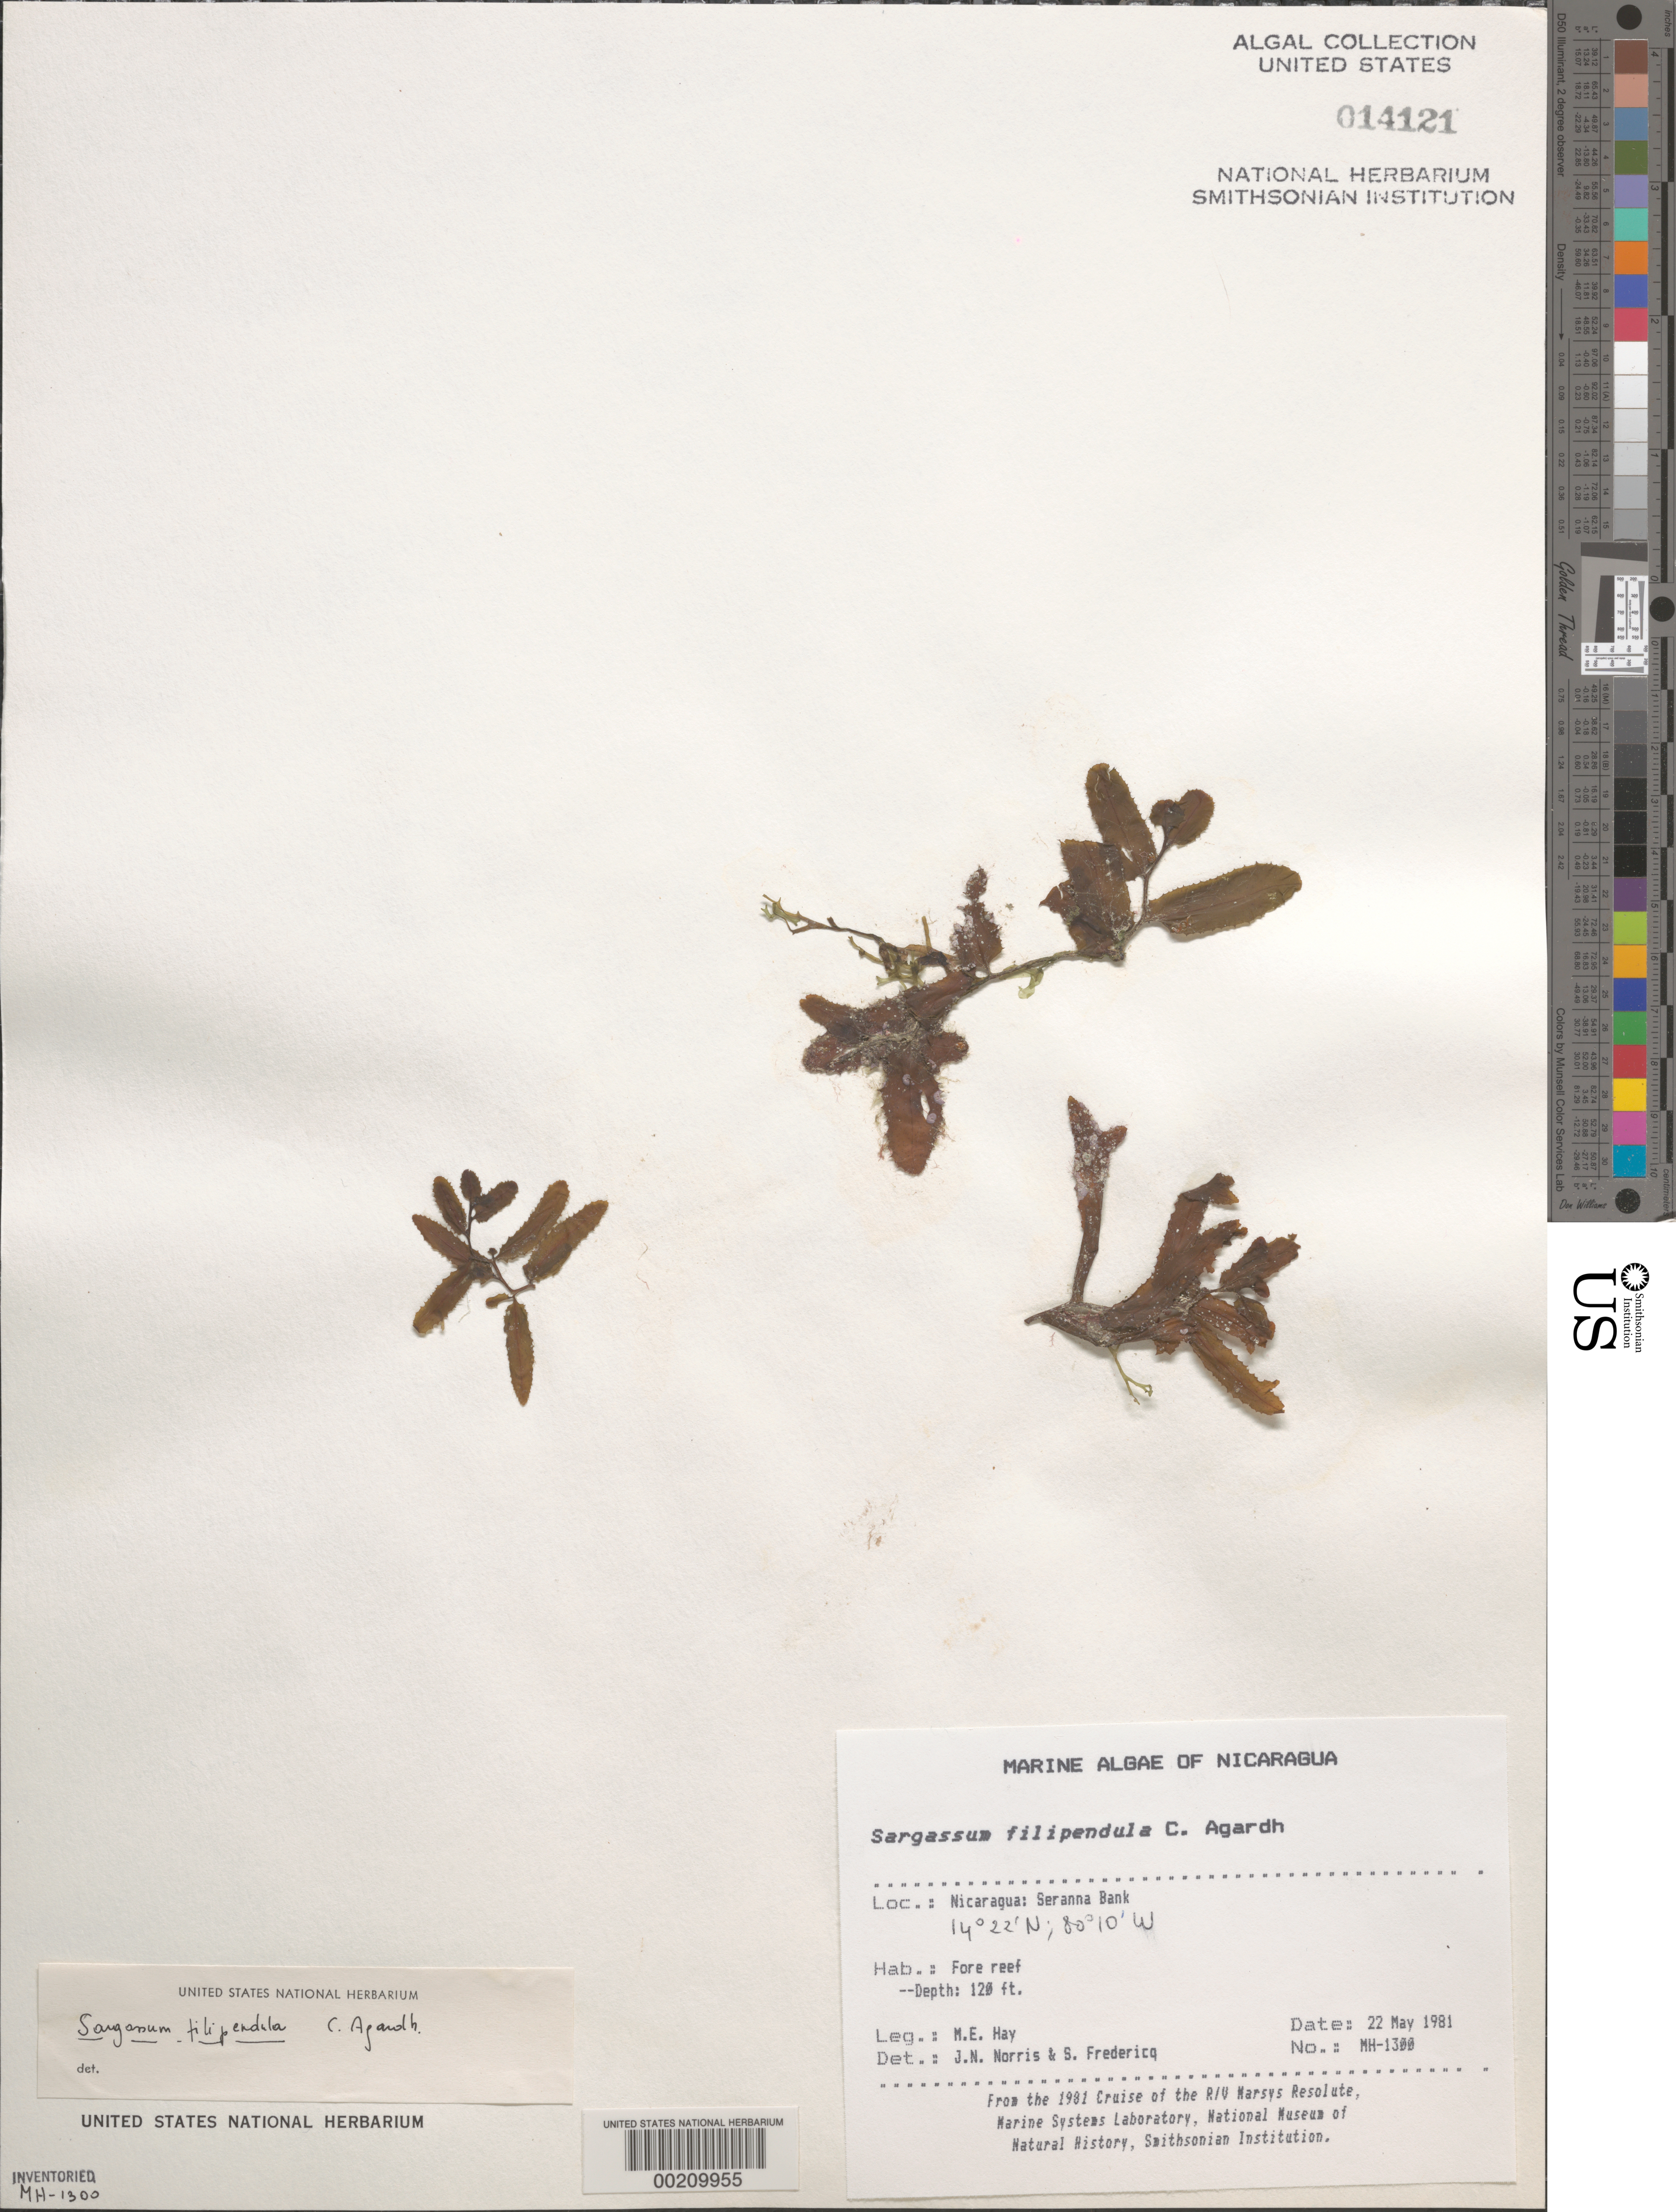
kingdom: Chromista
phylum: Ochrophyta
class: Phaeophyceae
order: Fucales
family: Sargassaceae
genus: Sargassum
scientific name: Sargassum filipendula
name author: C. Agardh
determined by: Norris, J. N.; Fredericq, S.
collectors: M. E. Hay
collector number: MEH-1300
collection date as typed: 22 May 1981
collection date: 1981-05-22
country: Nicaragua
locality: Seranna bank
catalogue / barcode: US 14121